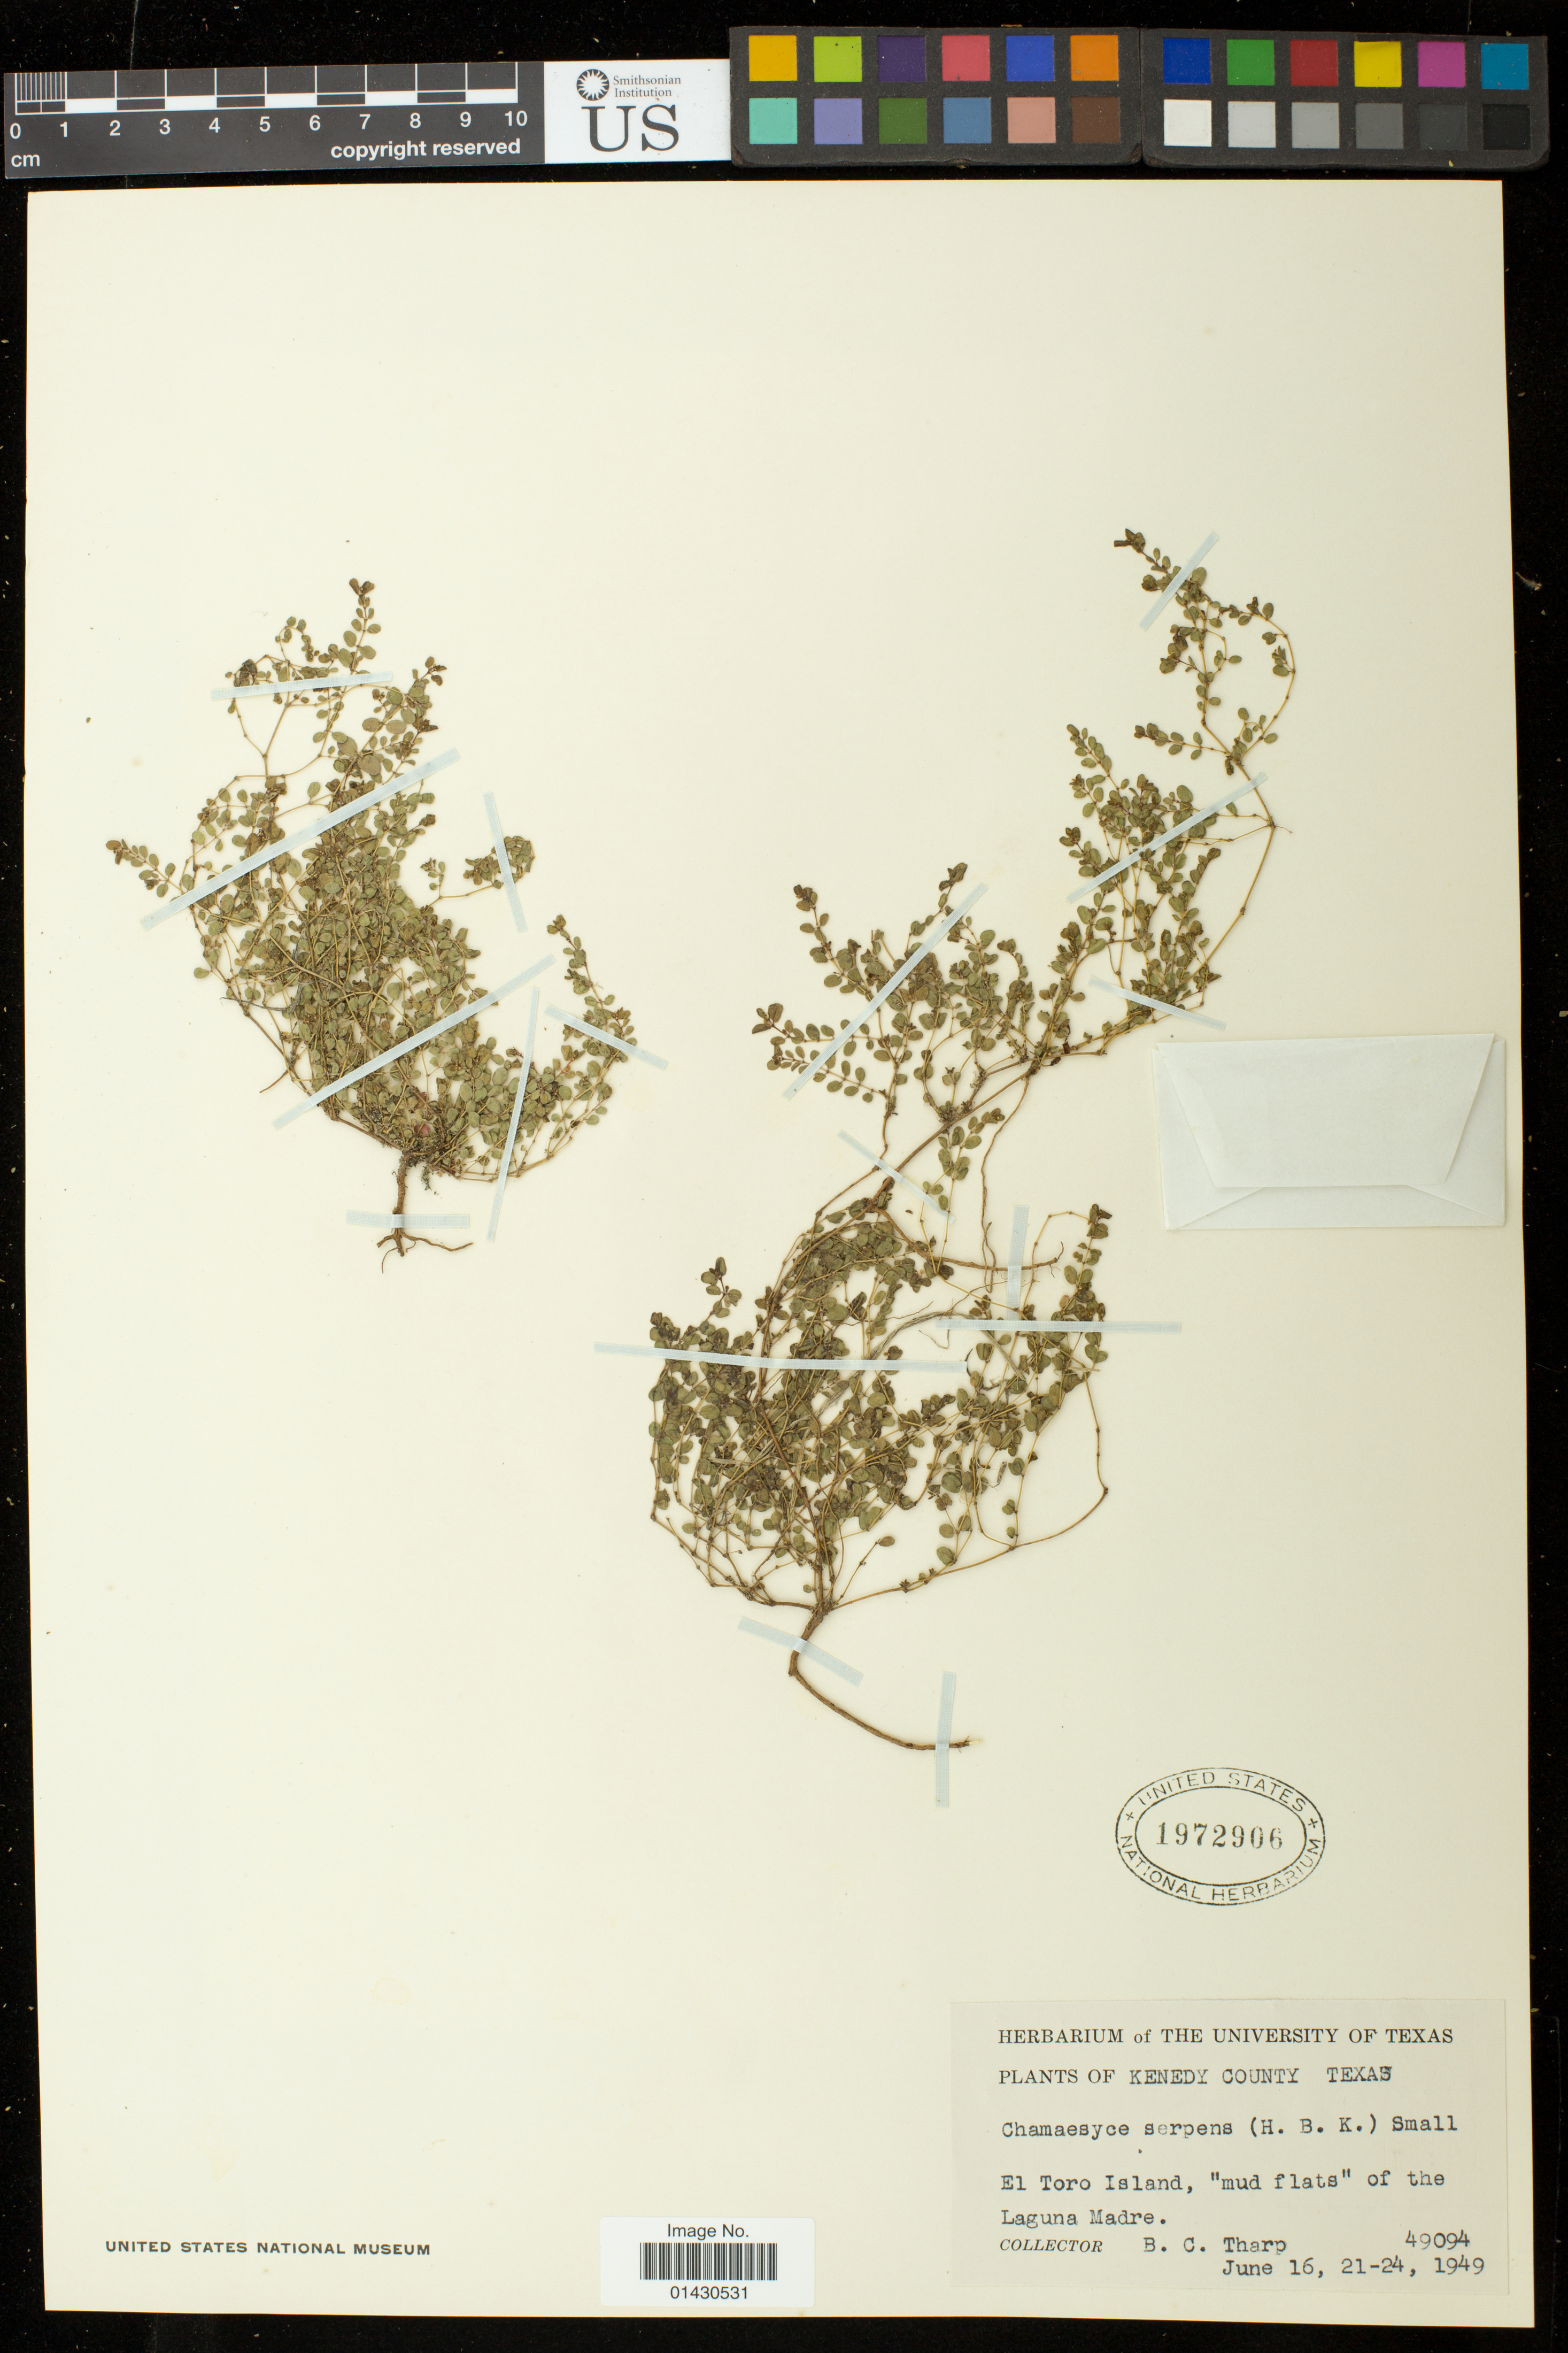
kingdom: Plantae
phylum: Tracheophyta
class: Magnoliopsida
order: Malpighiales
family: Euphorbiaceae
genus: Euphorbia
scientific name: Euphorbia serpens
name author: Kunth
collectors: B. C. Tharp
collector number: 49094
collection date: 1949-06-16/1949-06-24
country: United States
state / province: Texas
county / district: Kenedy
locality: El Toro Island, "mud flats" of the Laguna Madre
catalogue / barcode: US 1972906